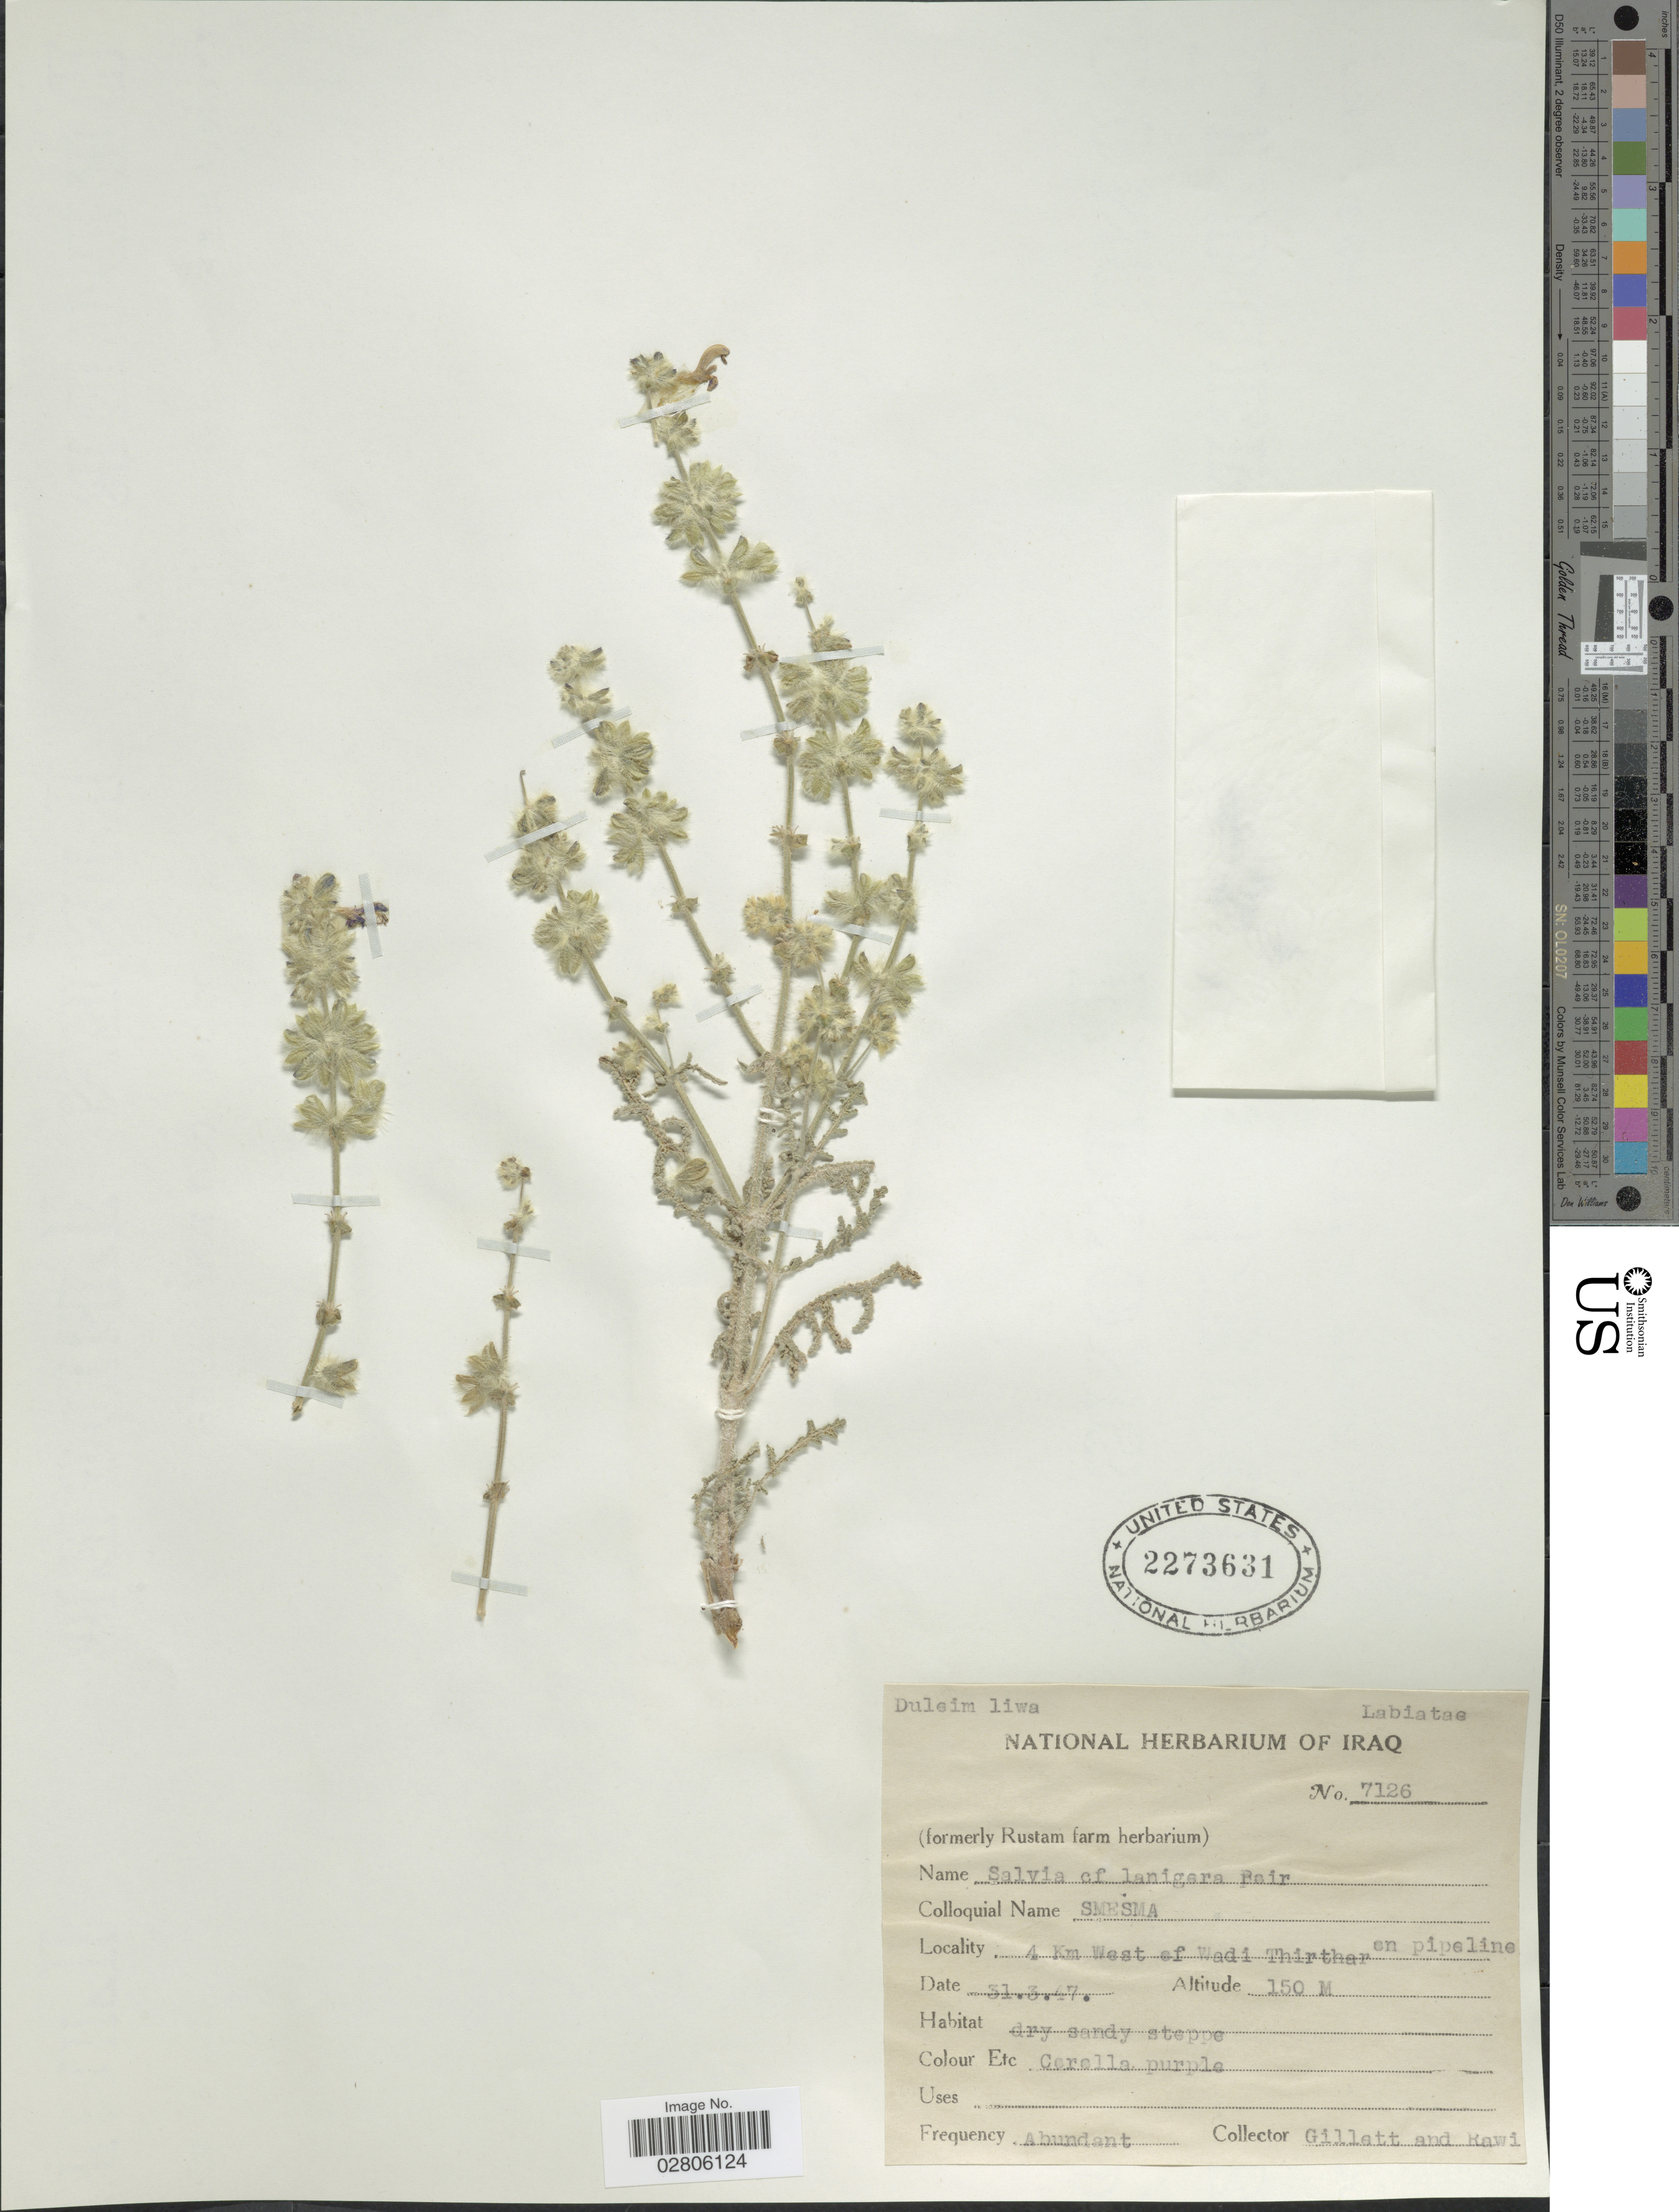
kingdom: Plantae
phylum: Tracheophyta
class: Magnoliopsida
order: Lamiales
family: Lamiaceae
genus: Salvia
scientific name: Salvia lanigera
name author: Poir.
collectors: Gillett, -- & -. Rawi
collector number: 7126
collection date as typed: Transcribed d/m/y: 31/3/47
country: Iraq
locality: Duleim liwa, 4 Km West of Wadi Thirthar en pipeline.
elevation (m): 150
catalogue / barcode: US 2273631